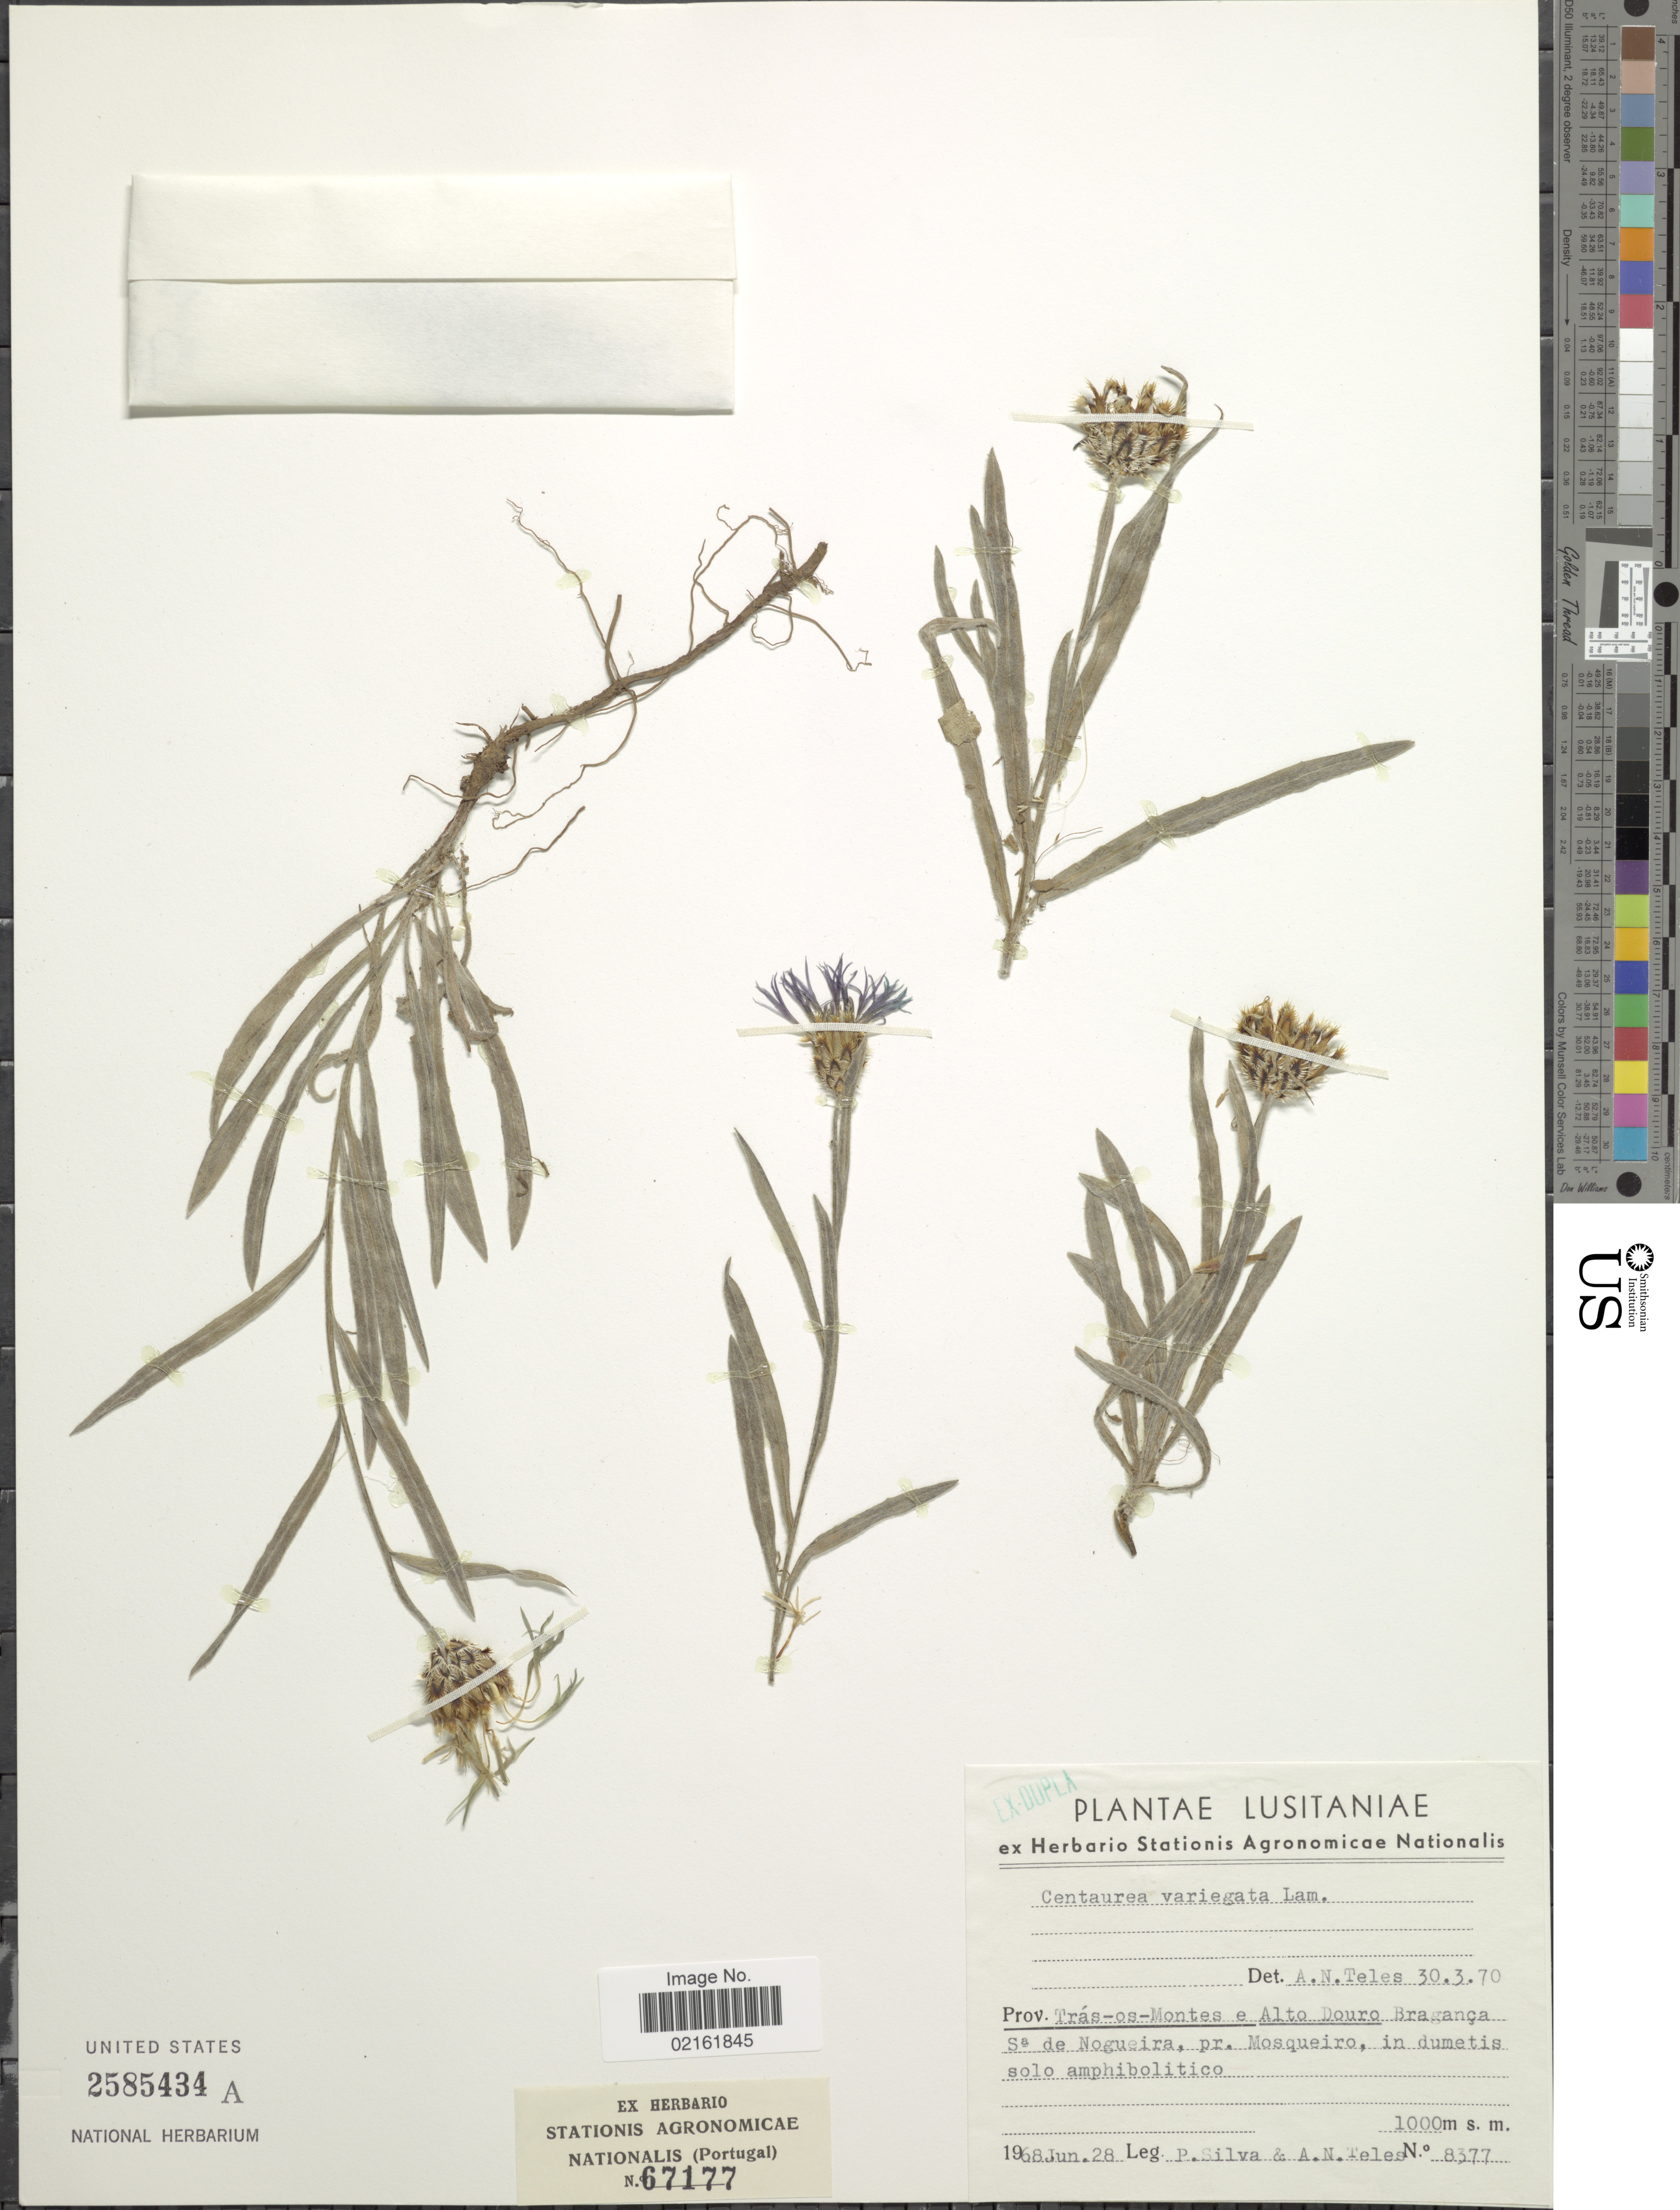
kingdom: Plantae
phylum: Tracheophyta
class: Magnoliopsida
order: Asterales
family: Asteraceae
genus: Cyanus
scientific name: Cyanus triumfettii subsp. axillaris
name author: (Čelak.) Štepánek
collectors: P. Silva & A. Teles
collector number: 8377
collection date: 1968-06-28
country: Portugal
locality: Lusitaniae, Prov. Tras-os-Montes e Alto Douro Braganca Sa de Nogueira, pr. Mosqueiro, in dumetis solo amphibolitico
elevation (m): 1000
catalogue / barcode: US 2585434A